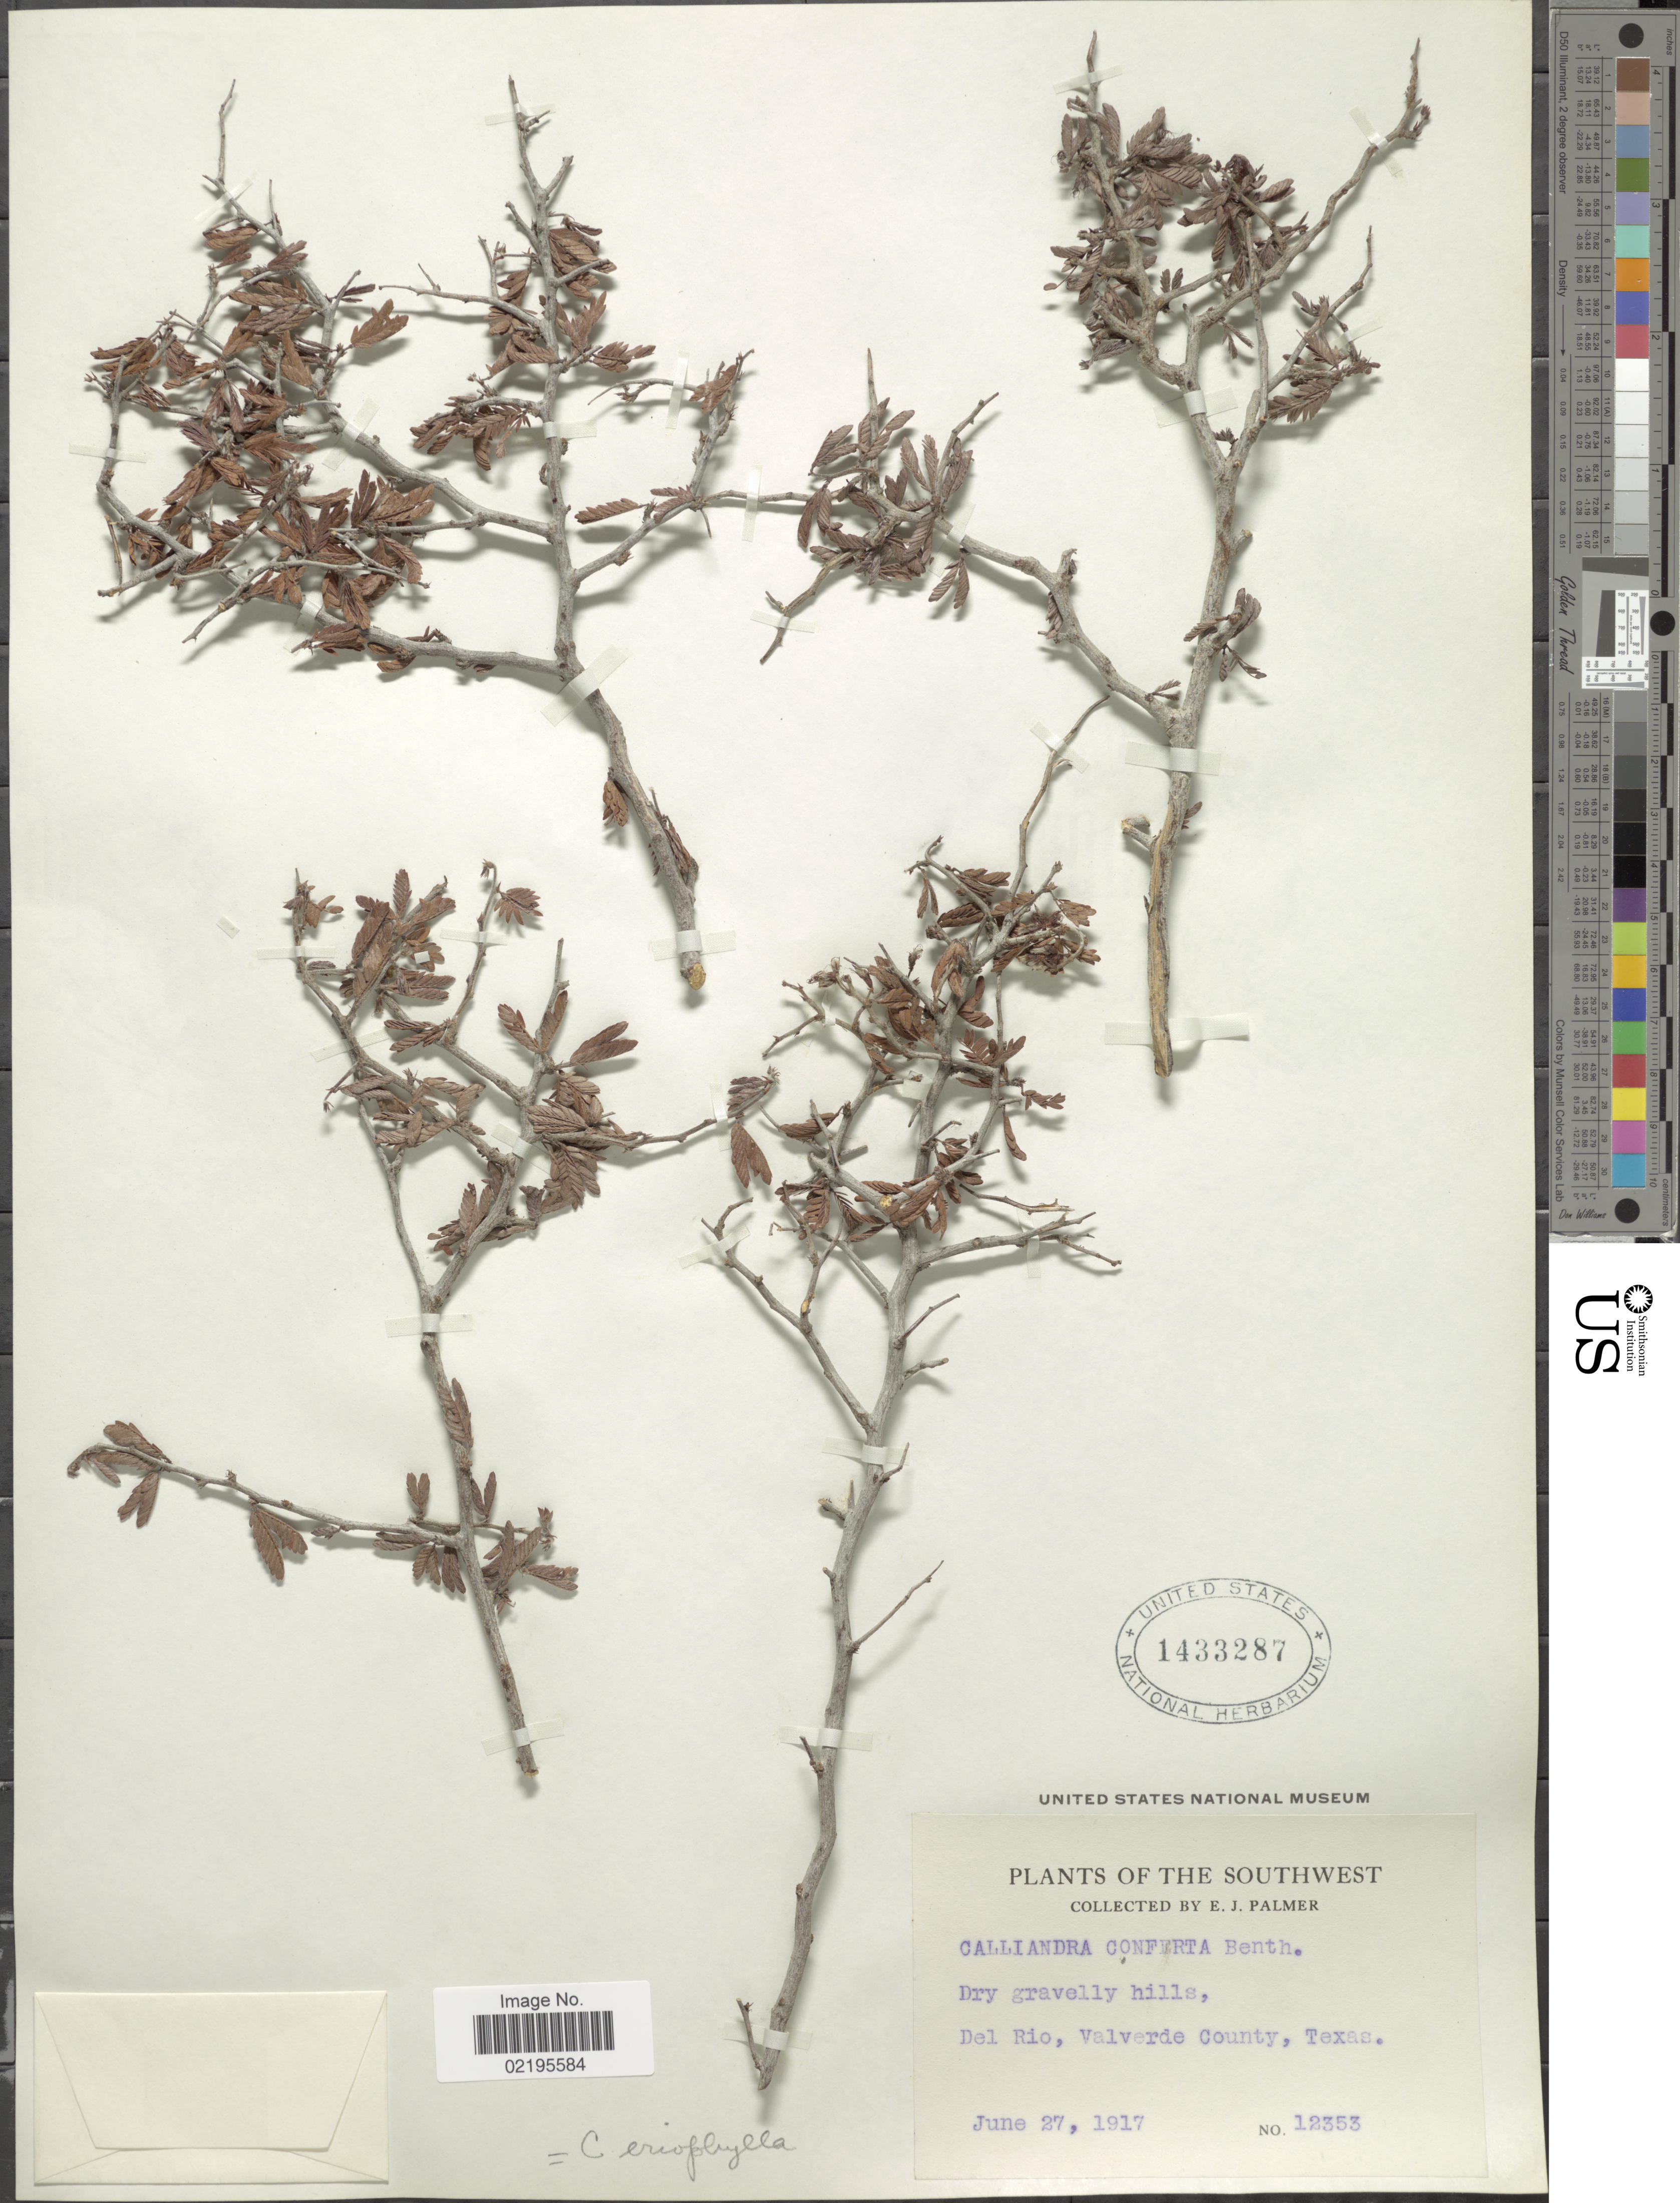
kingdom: Plantae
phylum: Tracheophyta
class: Magnoliopsida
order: Fabales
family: Fabaceae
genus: Calliandra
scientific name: Calliandra eriophylla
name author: Benth.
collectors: E. J. Palmer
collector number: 12353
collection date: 1917-06-27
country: United States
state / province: Texas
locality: Del Rio, Valverde County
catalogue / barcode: US 1433287